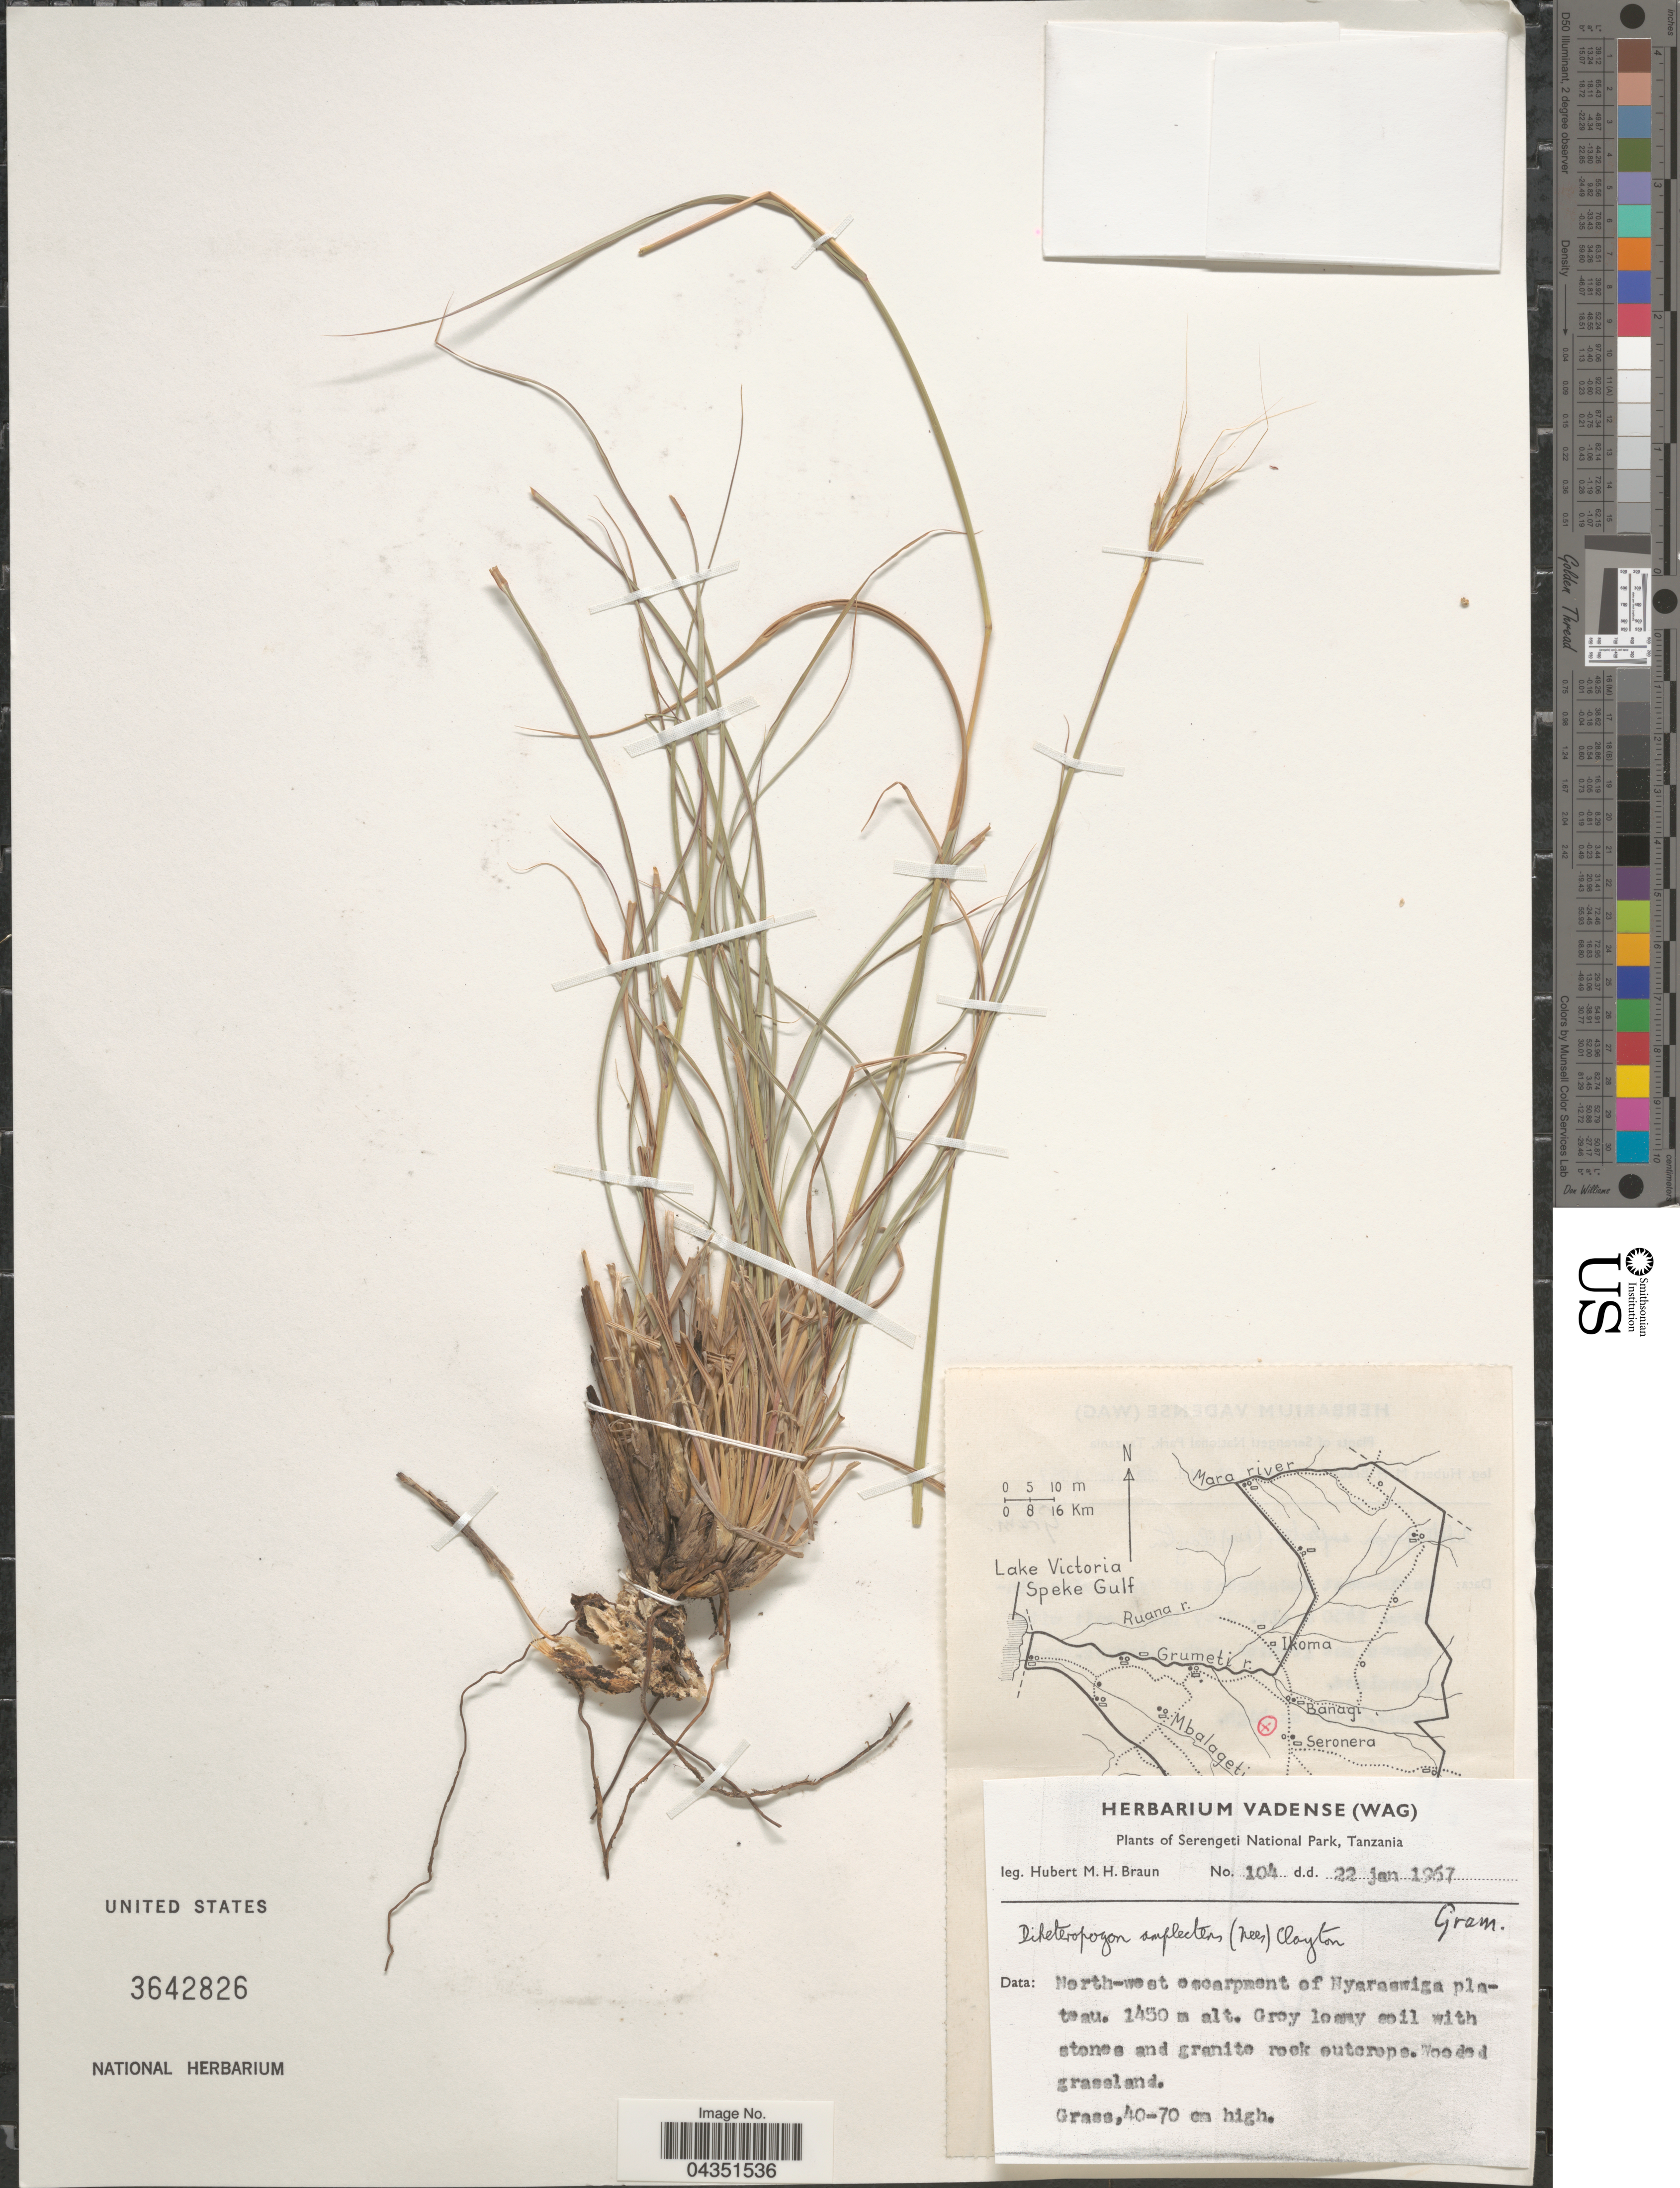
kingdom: Plantae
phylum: Tracheophyta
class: Liliopsida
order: Poales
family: Poaceae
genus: Diheteropogon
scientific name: Diheteropogon amplectens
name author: (Nees) Clayton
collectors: H. Braun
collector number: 104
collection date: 1967-01-22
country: Tanzania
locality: Serengeti National Park. North-west escarpment of Nyaraswiga planteau.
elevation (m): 1450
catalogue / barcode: US 3642826